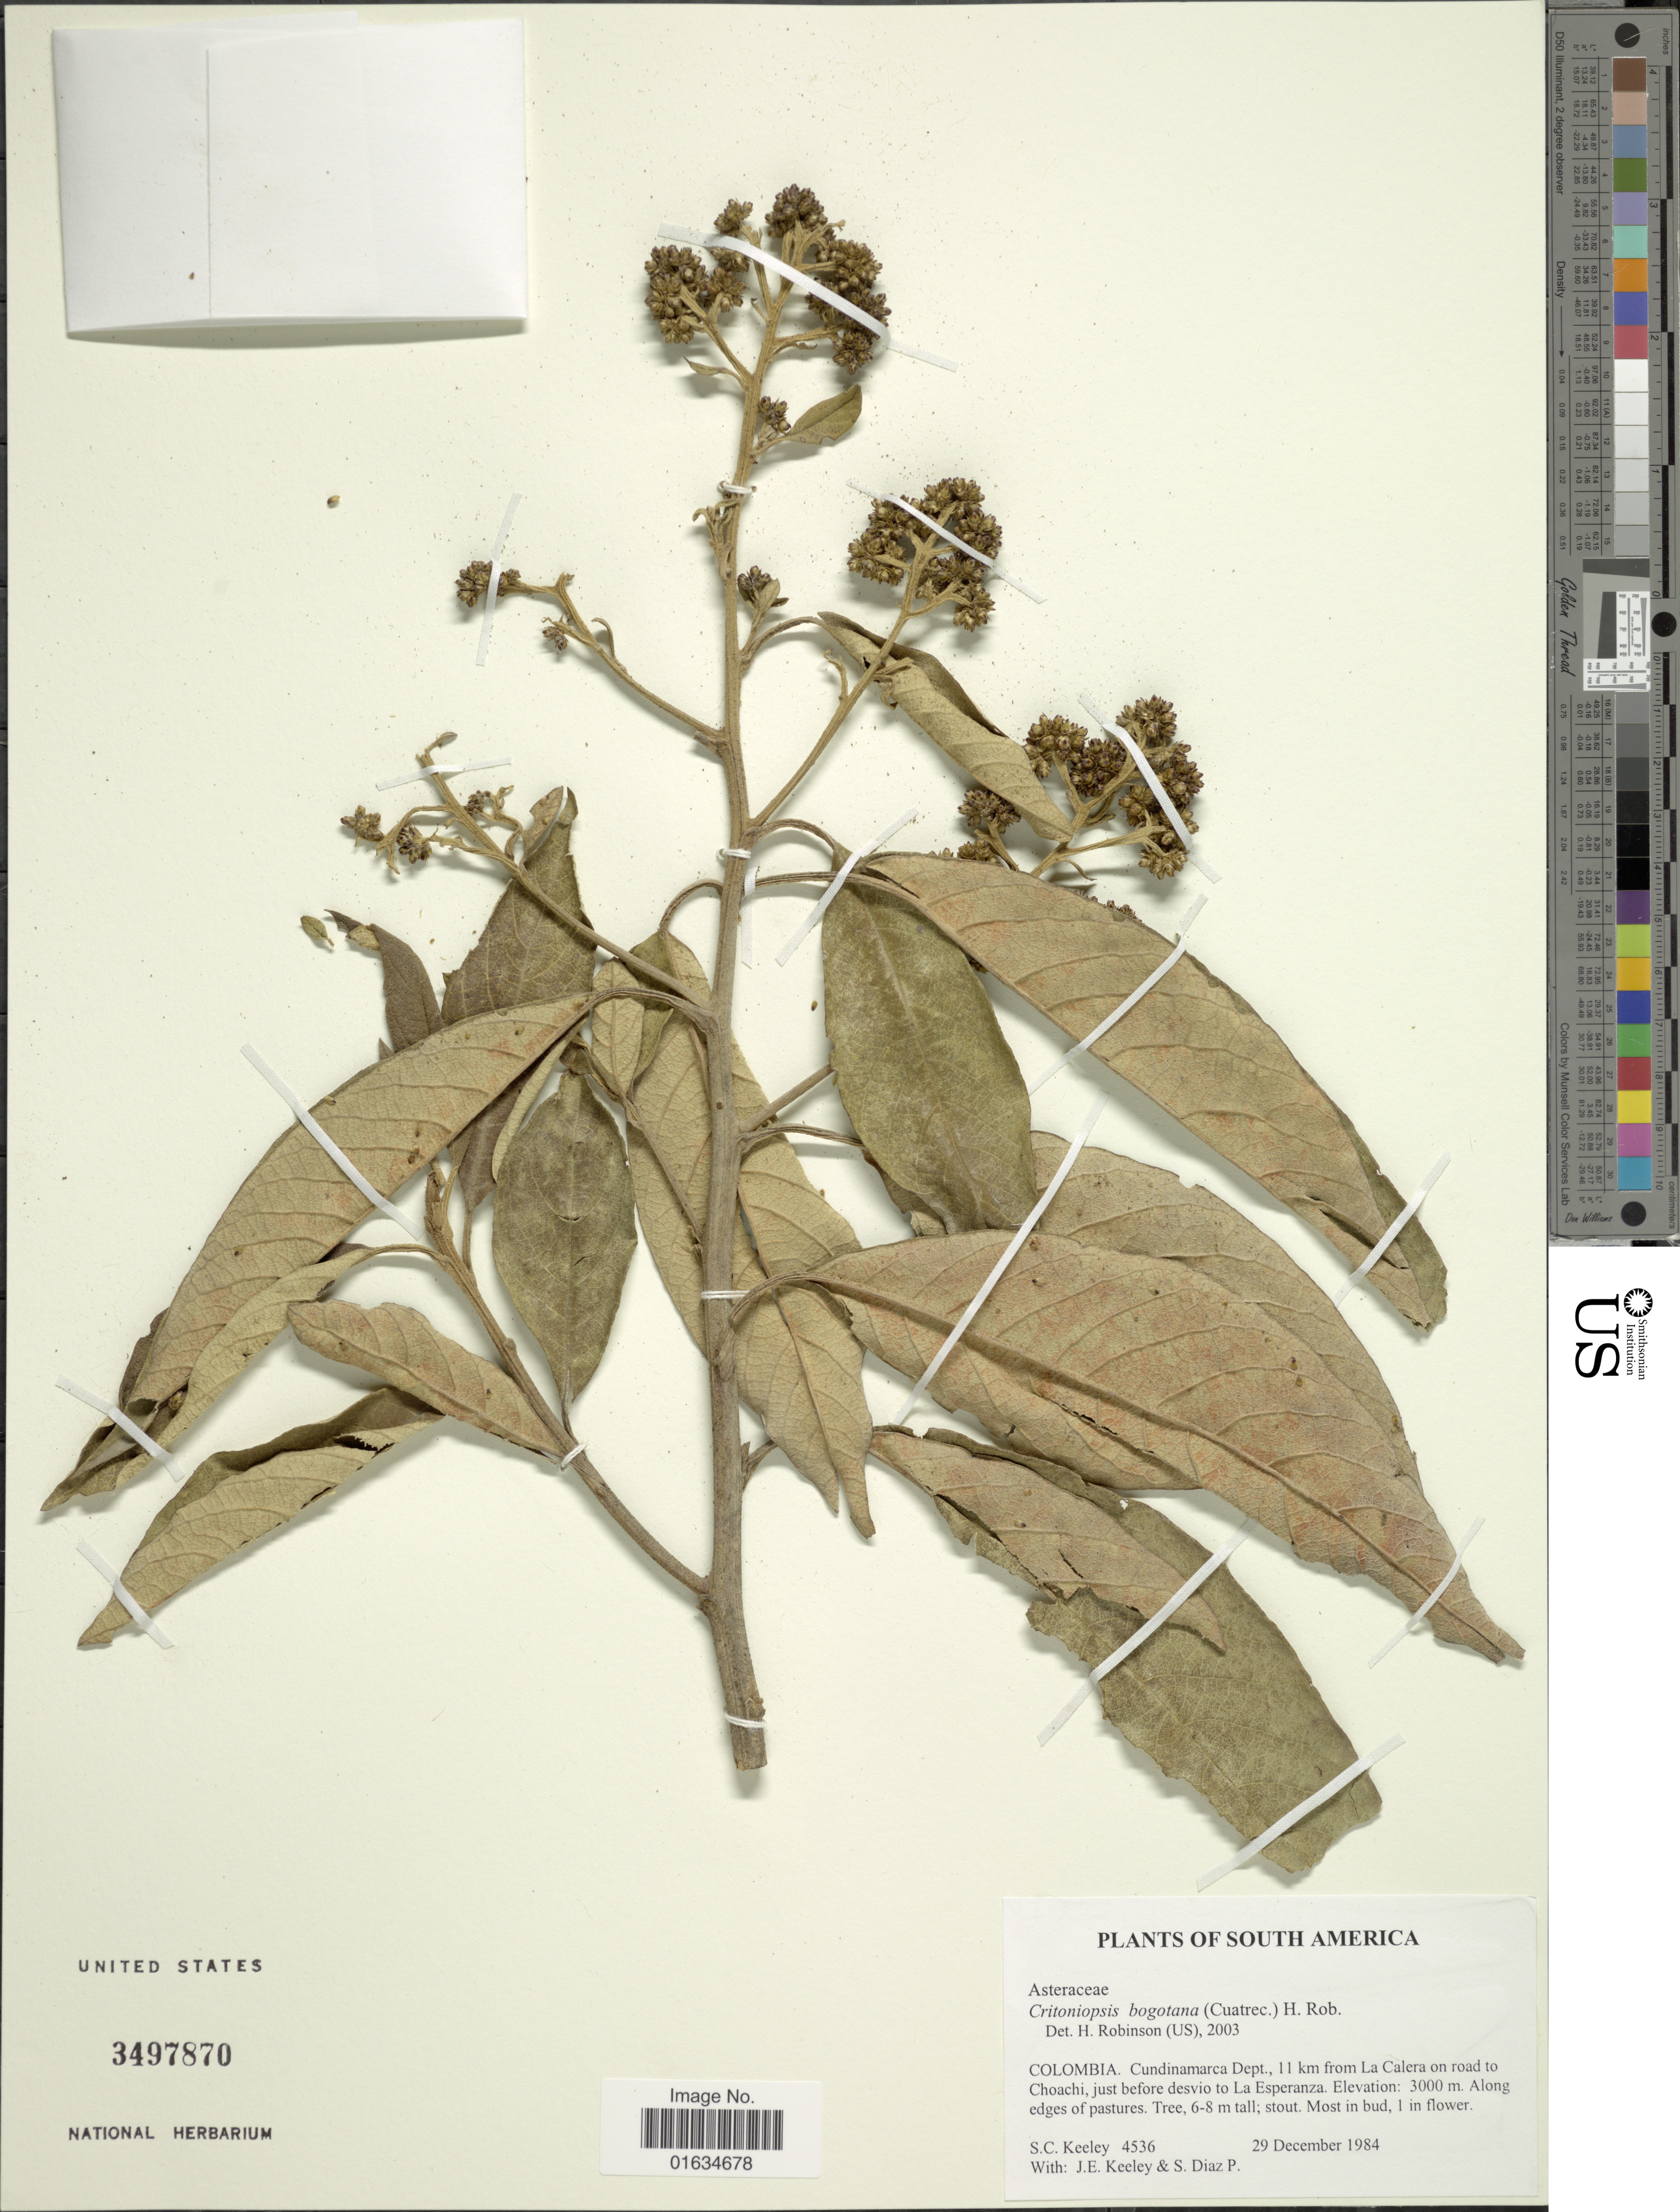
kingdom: Plantae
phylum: Tracheophyta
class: Magnoliopsida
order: Asterales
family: Asteraceae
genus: Critoniopsis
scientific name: Critoniopsis bogotana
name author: (Cuatrec.) H. Rob.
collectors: S. C. Keeley, J. E. Keeley & S. Díaz Píedrahíta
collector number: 4536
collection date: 1984-12-29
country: Colombia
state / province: Cundinamarca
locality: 11 km from La Calera on road to Choachi, just before desvio to La Esperanza, along edges of pastures.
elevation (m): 3000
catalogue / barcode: US 3497870